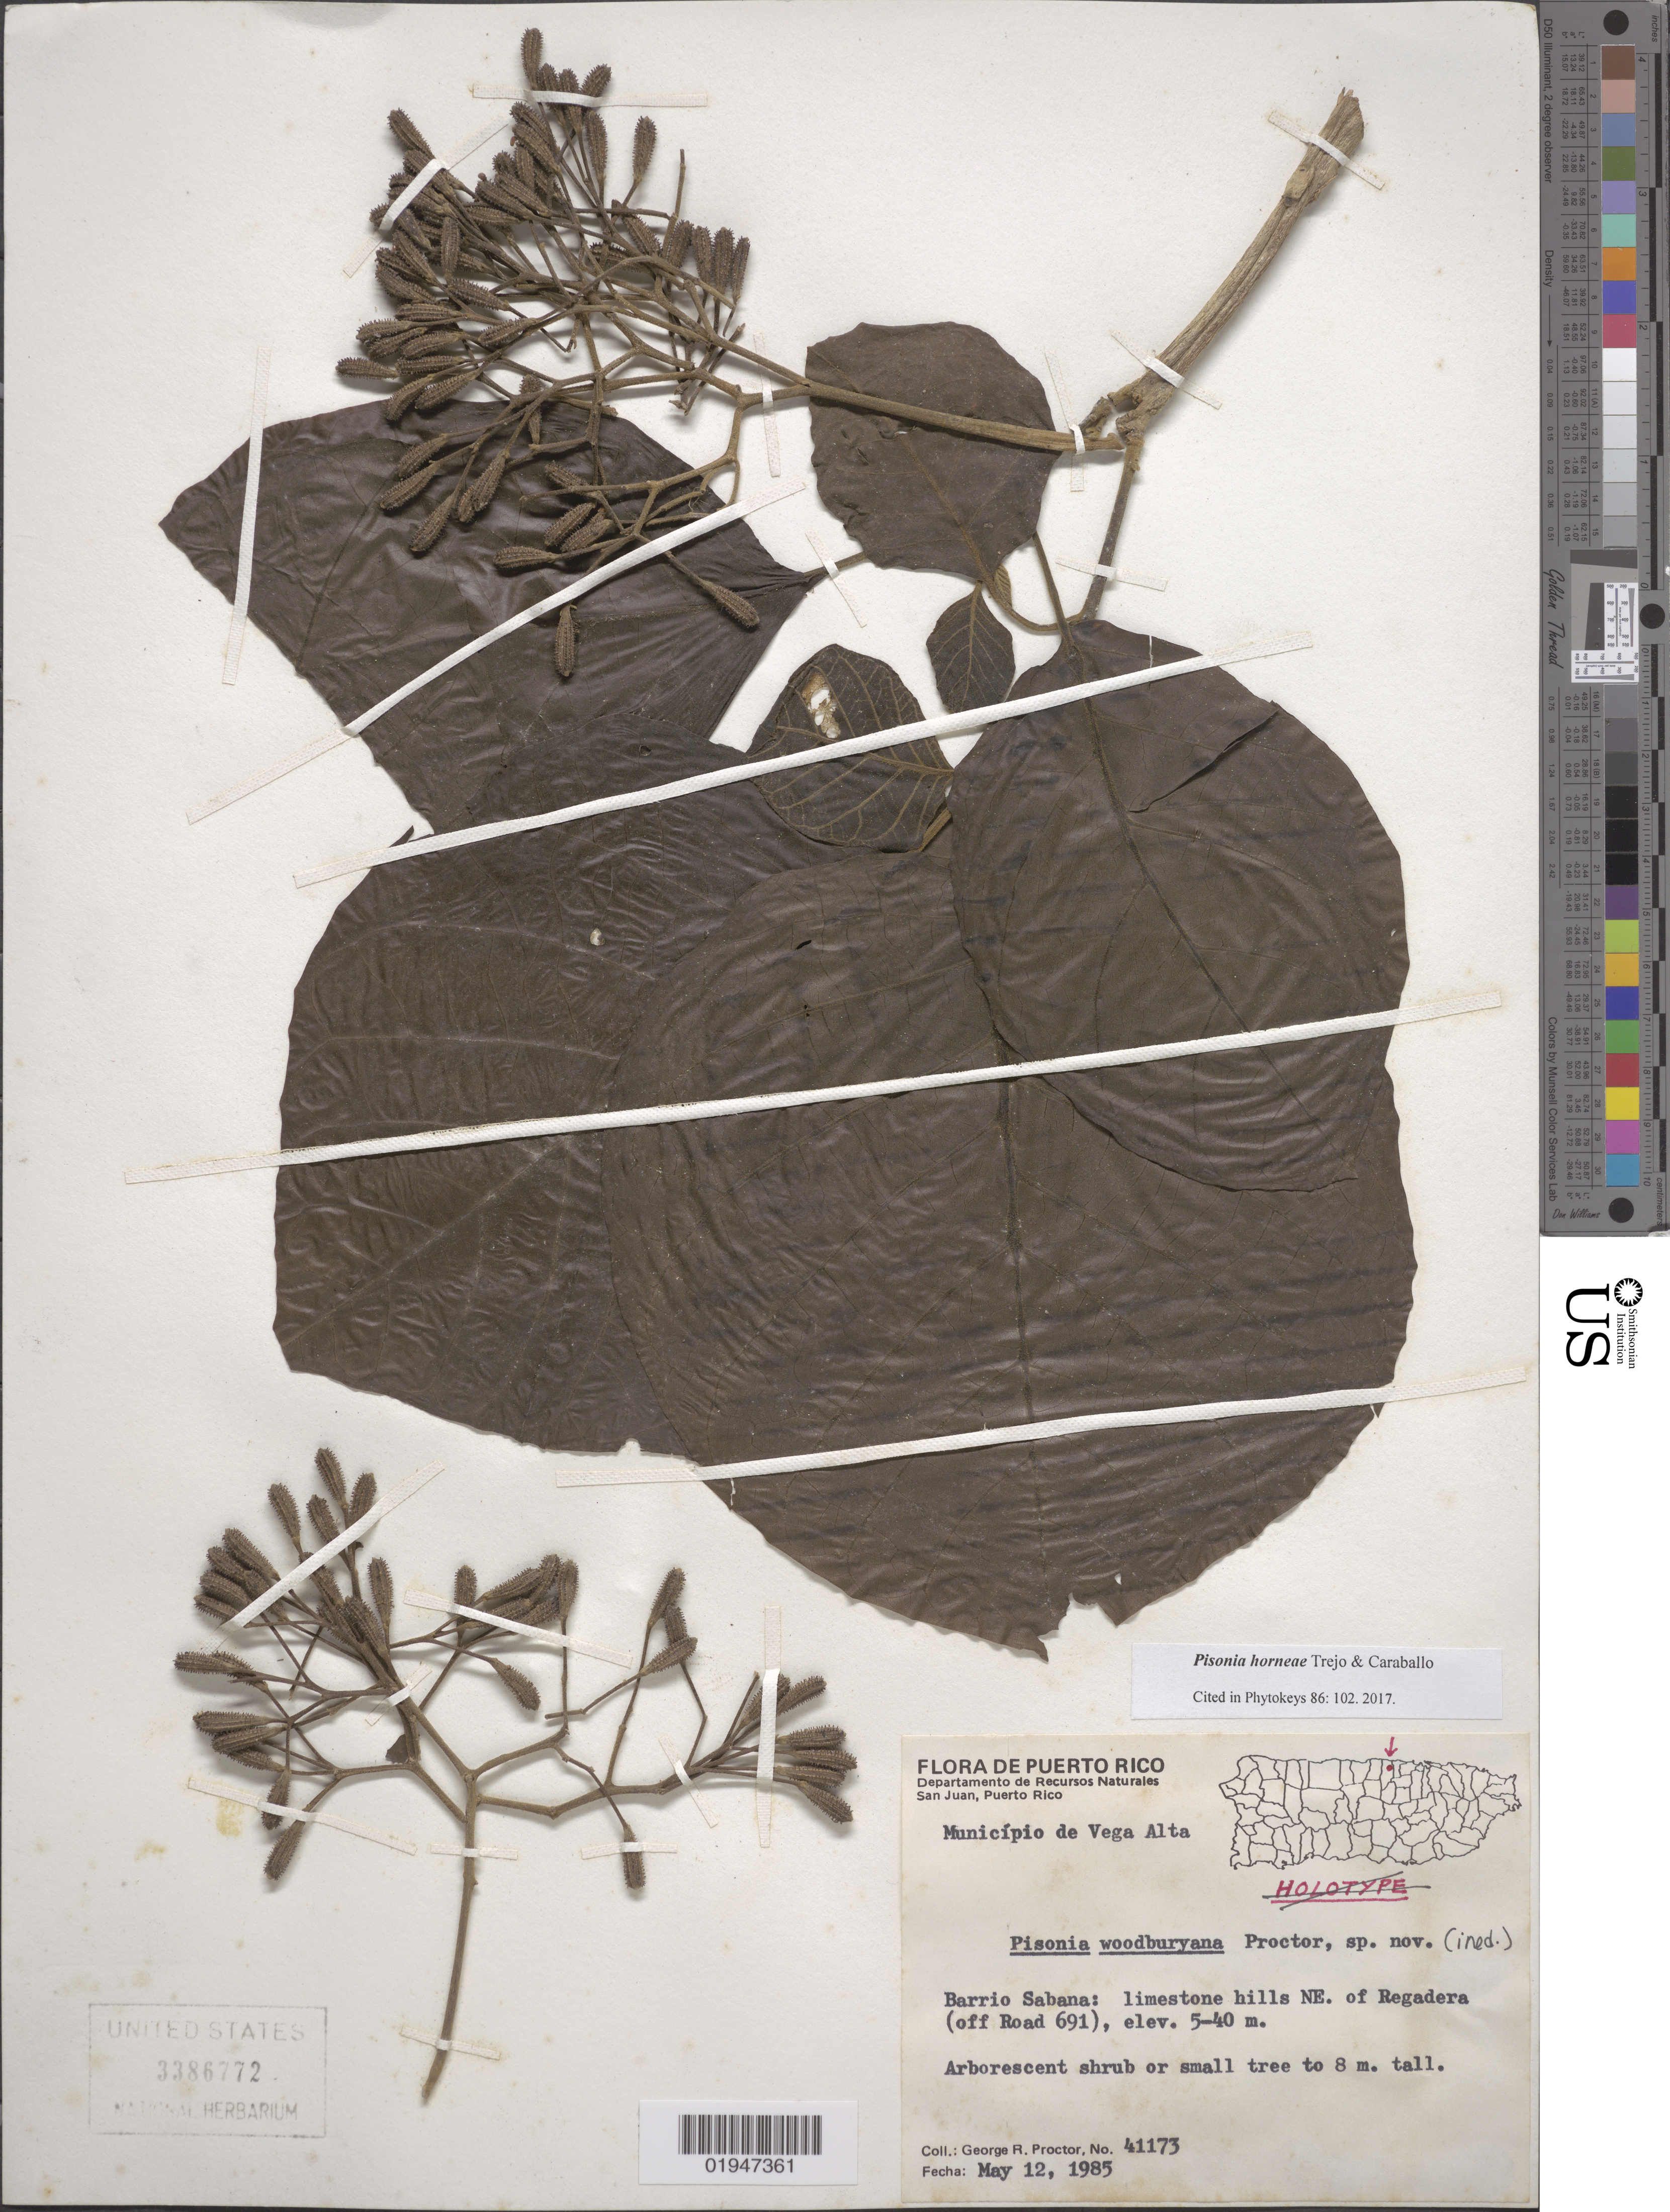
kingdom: Plantae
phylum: Tracheophyta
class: Magnoliopsida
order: Caryophyllales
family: Nyctaginaceae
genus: Pisonia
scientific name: Pisonia horneae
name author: Trejo & Caraballo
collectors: G. R. Proctor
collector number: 41173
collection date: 1985-05-12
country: Puerto Rico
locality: Município de Vega Alta. Barrio Sabana: limestone hills NE of Regadera (off Road 691)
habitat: Limestone hills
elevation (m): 5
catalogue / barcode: US 3386772